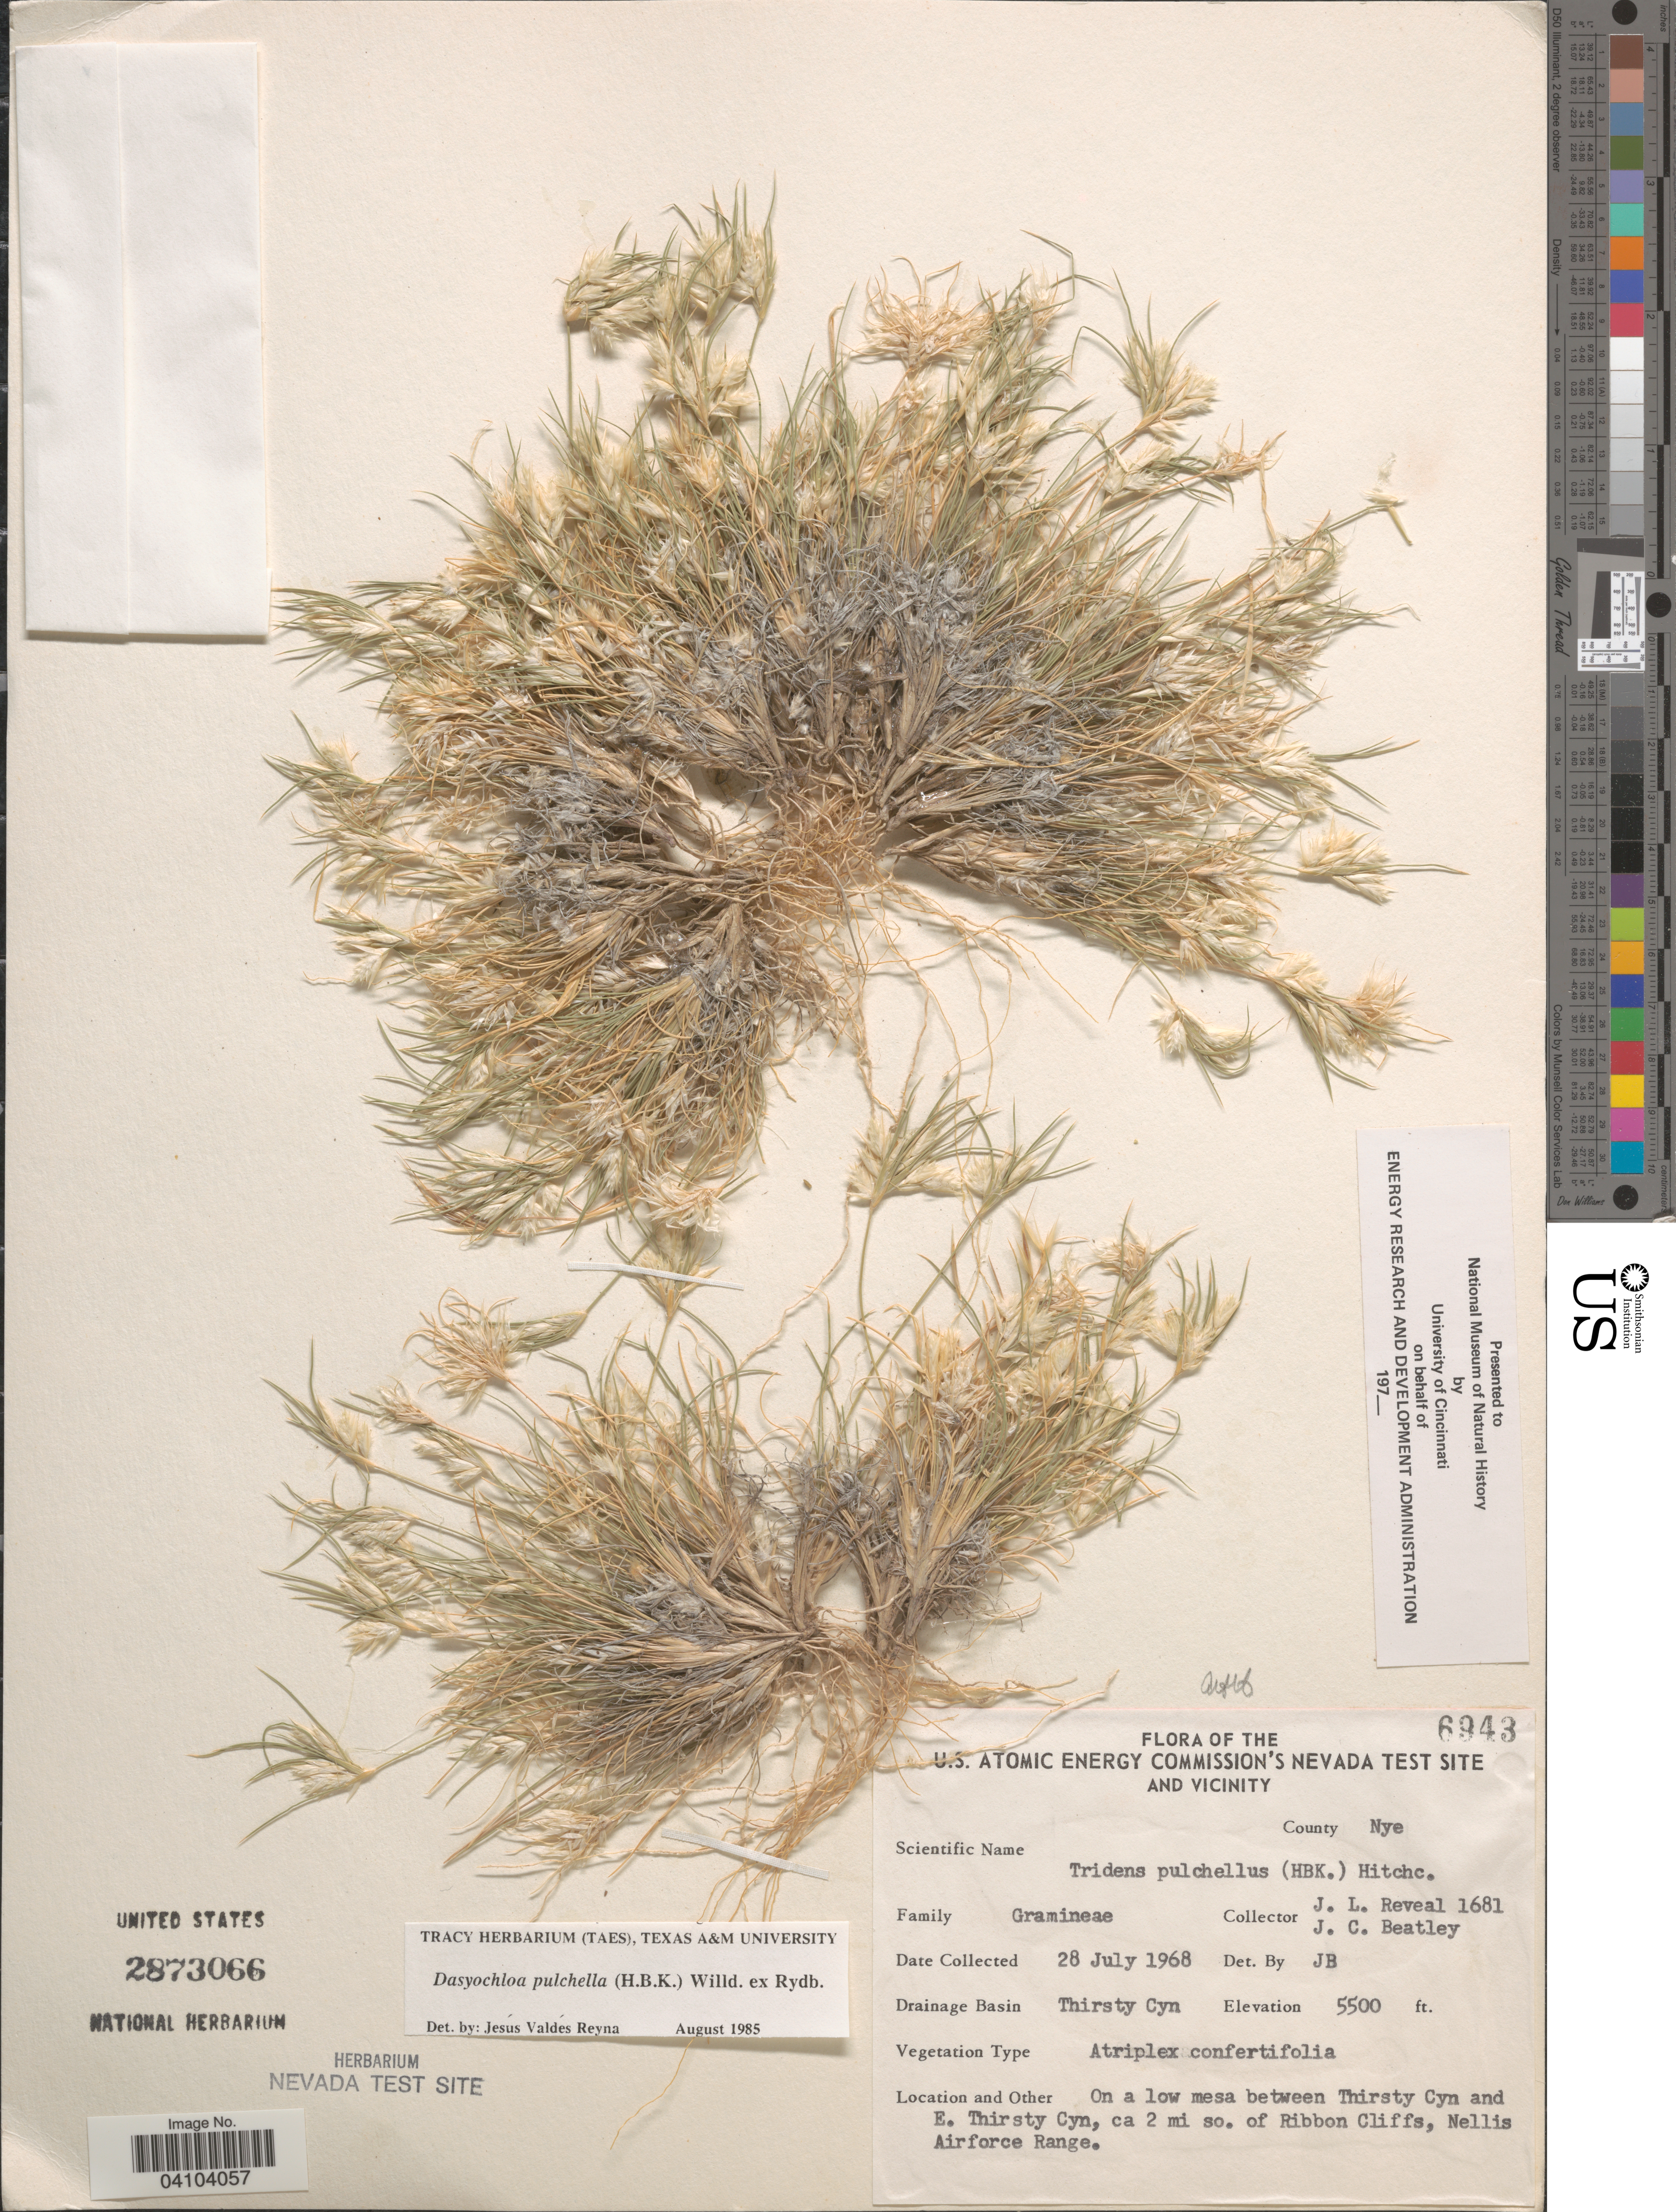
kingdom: Plantae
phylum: Tracheophyta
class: Liliopsida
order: Poales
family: Poaceae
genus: Dasyochloa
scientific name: Dasyochloa pulchella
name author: (Kunth) Willd. ex Rydb.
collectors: J. L. Reveal & J. C. Beatley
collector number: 6943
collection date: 1968-07-28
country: United States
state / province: Nevada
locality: The U.S. Atomic Energy Commission's Nevada Test Site and vicinity. County Nye. Between Thirsty Cyn and E. Thirsty Cyn, ca 2 mi so. of Ribbon Cliffs, Nellis Airforce Range.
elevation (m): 1676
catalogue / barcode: US 2873066